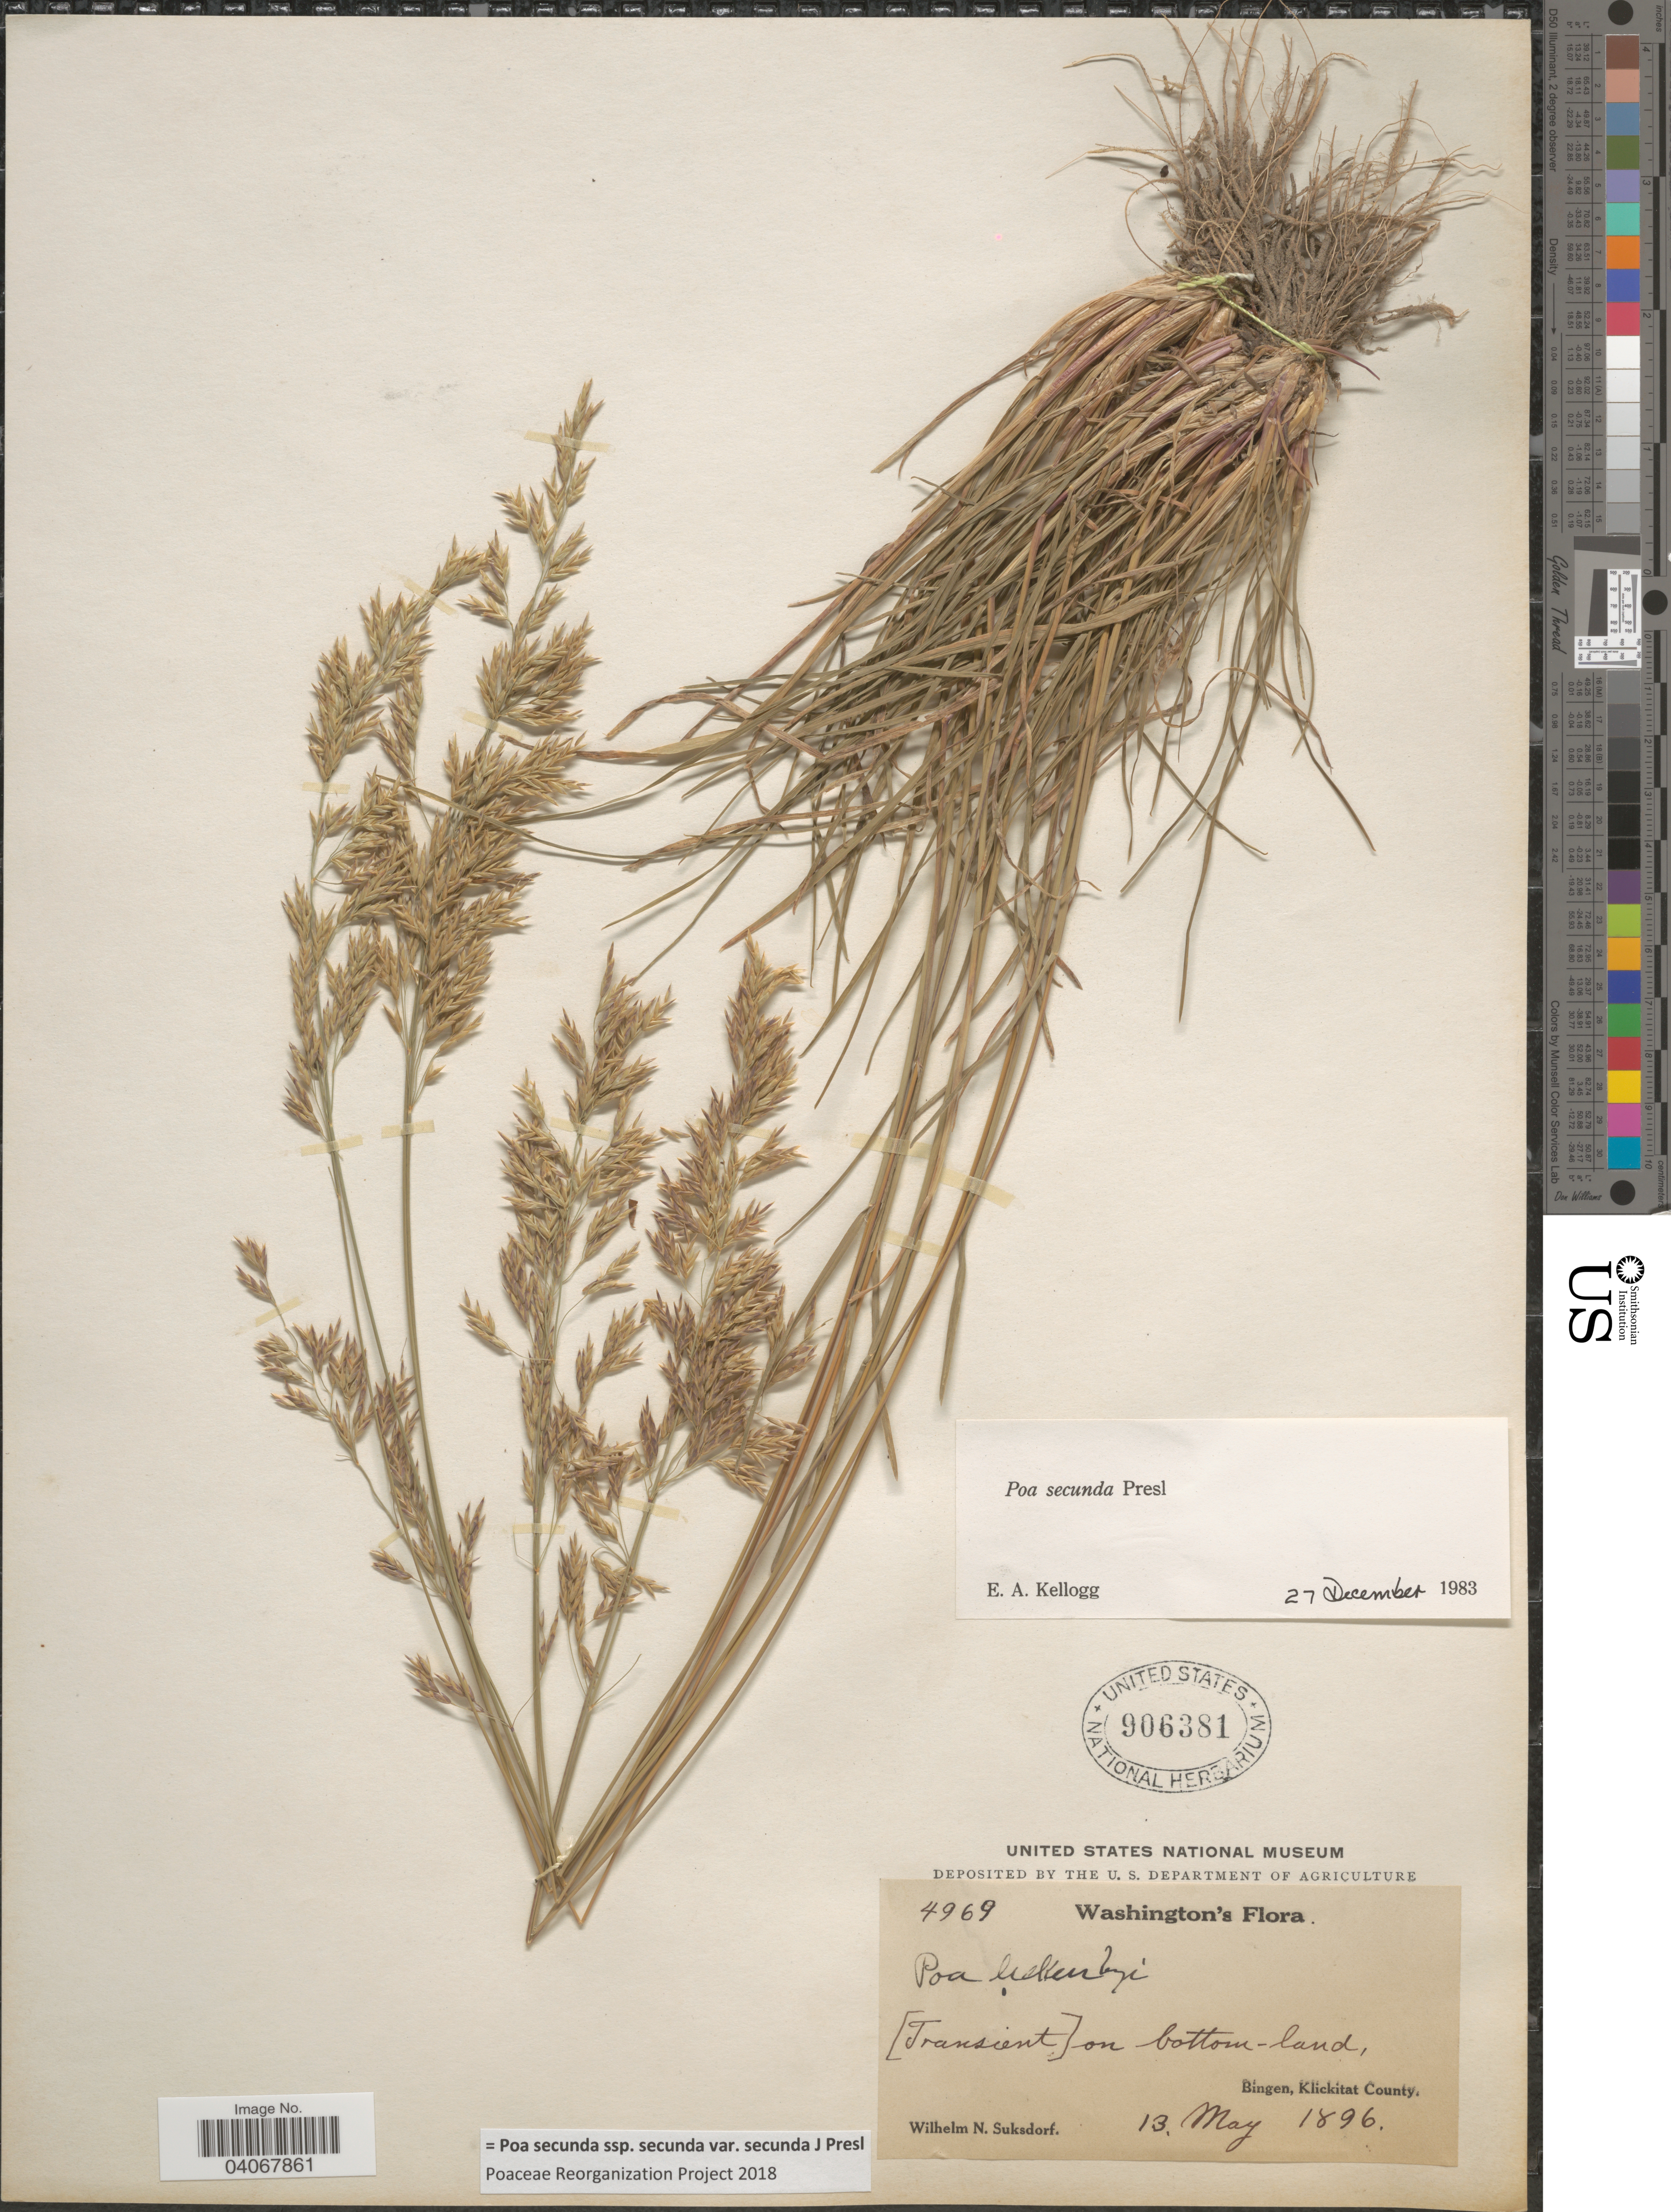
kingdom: Plantae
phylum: Tracheophyta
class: Liliopsida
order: Poales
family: Poaceae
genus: Poa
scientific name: Poa secunda subsp. secunda var. secunda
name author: J. Presl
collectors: W. N. Suksdorf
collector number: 4969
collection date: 1896-05-13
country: United States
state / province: Washington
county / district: Klickitat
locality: Bingen, Klickitat County.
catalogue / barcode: US 906381